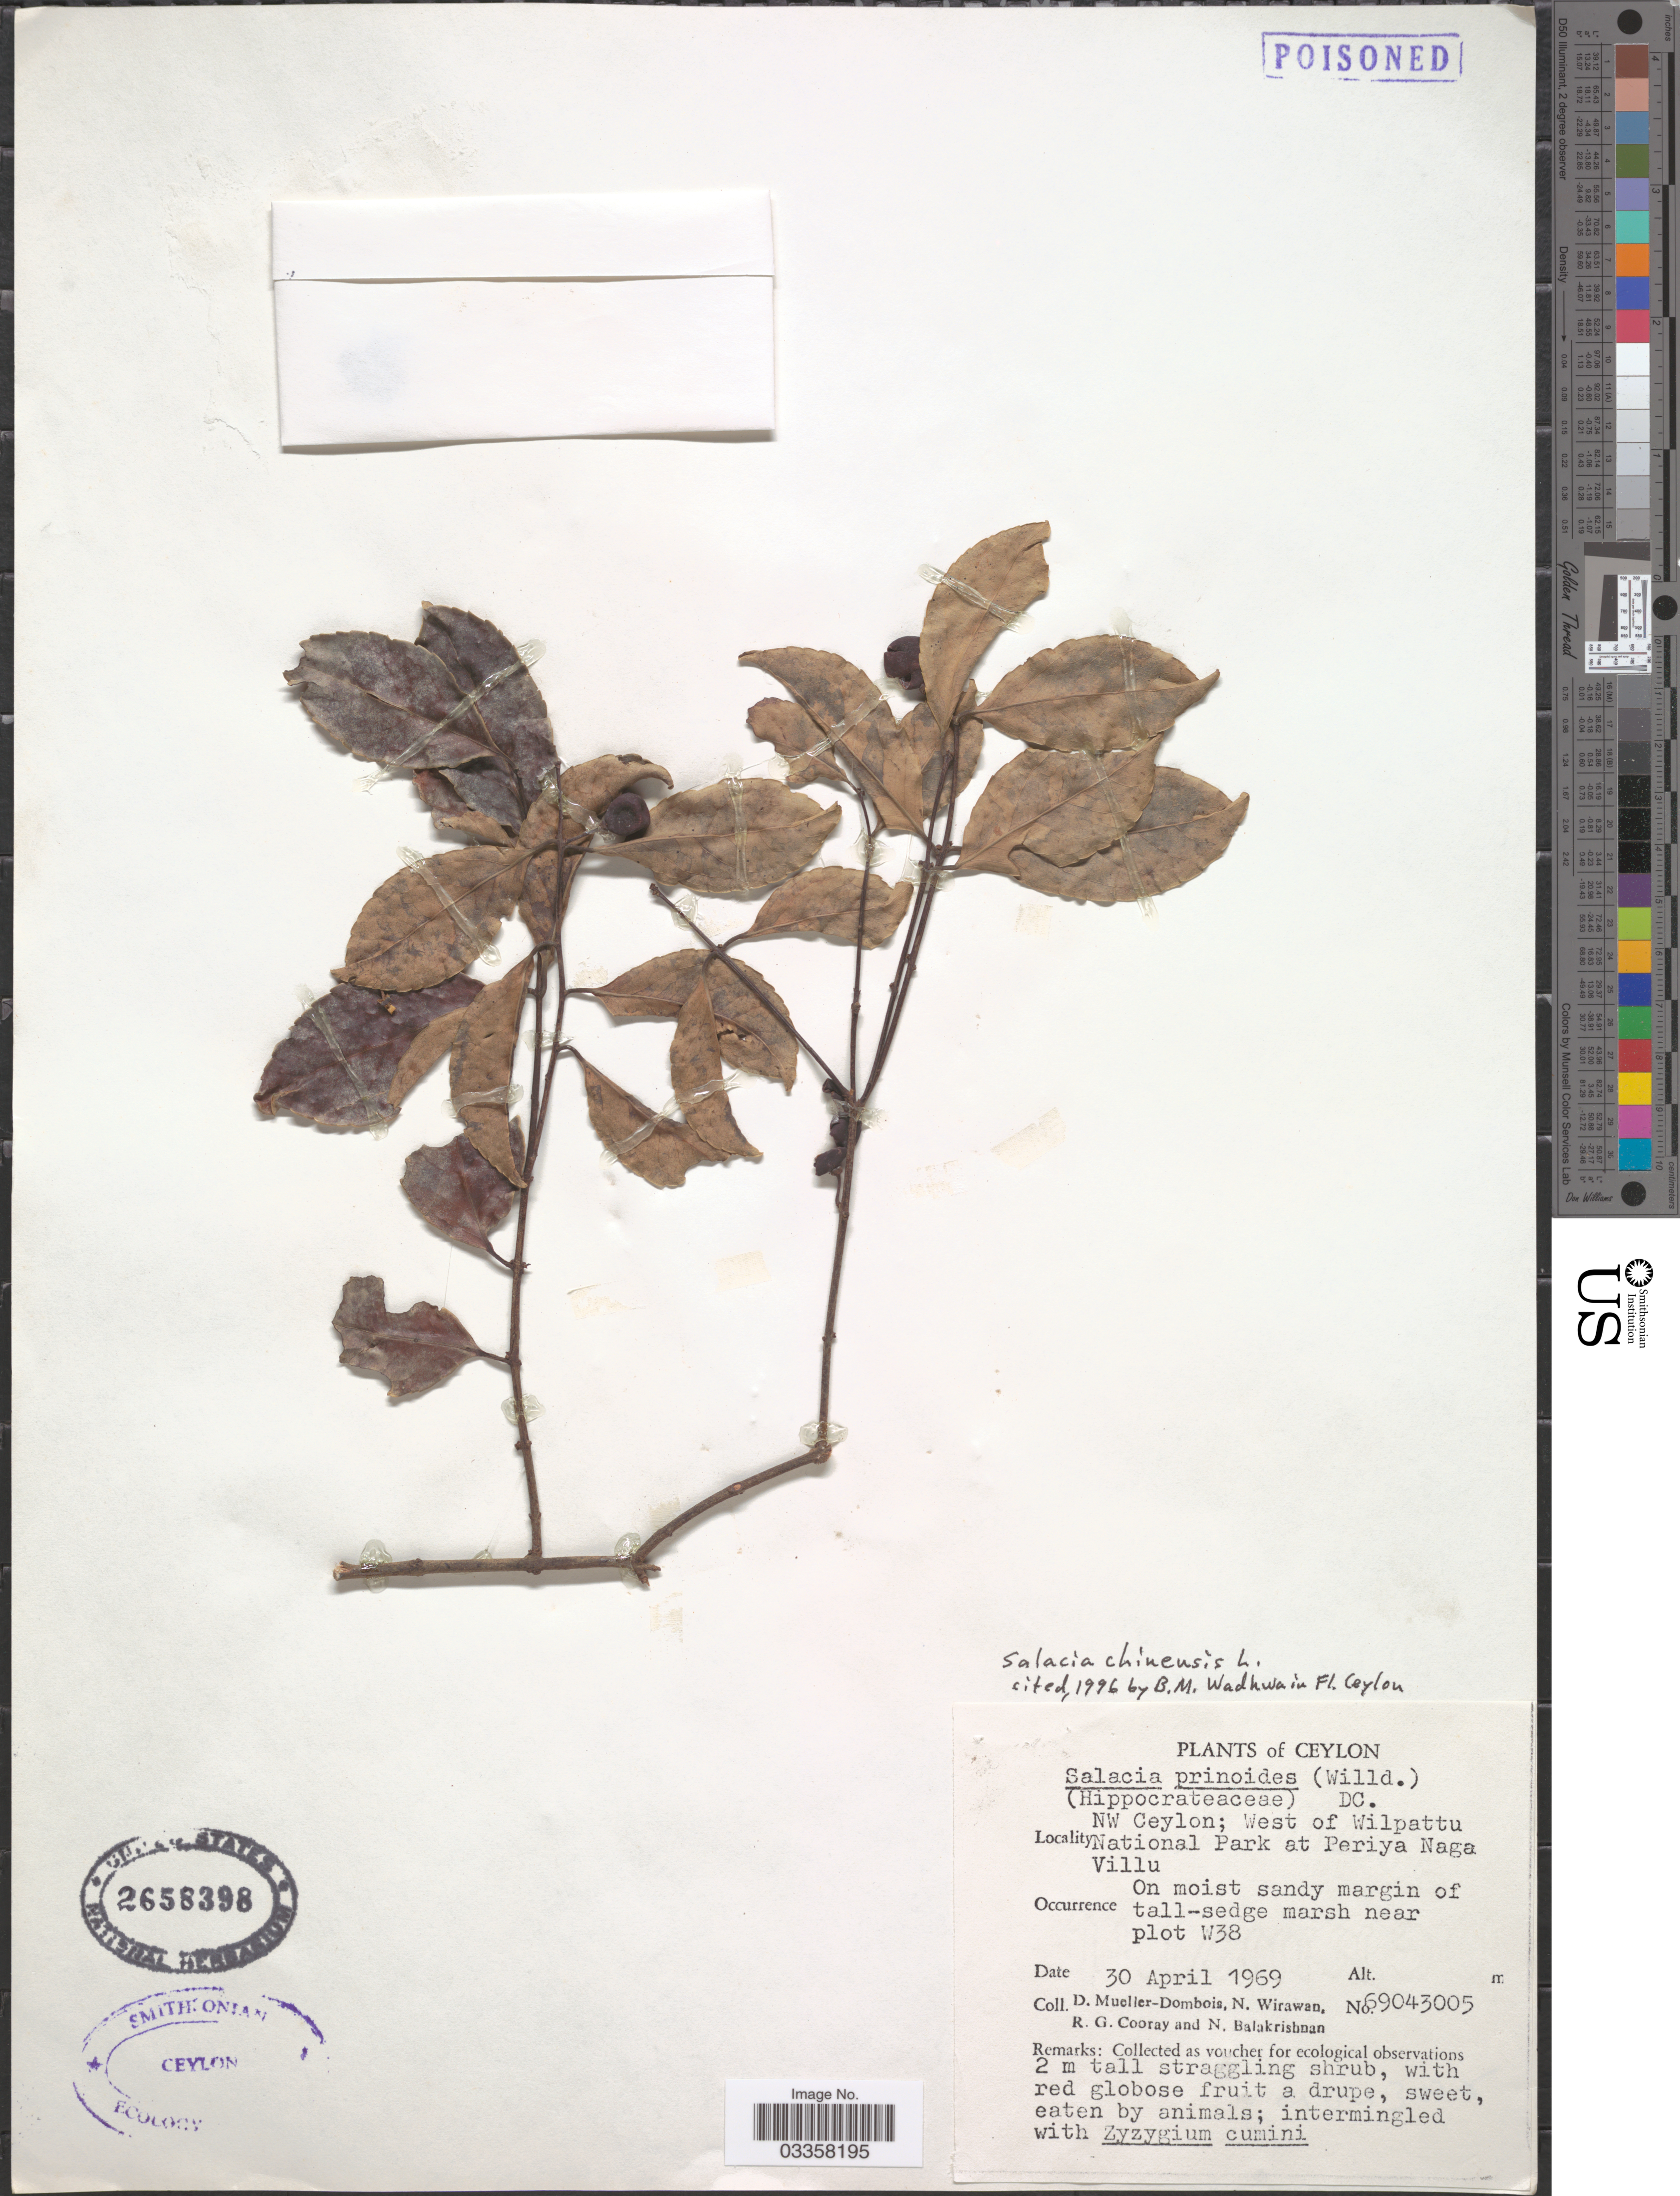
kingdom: Plantae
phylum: Tracheophyta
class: Magnoliopsida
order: Celastrales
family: Celastraceae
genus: Salacia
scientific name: Salacia chinensis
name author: L.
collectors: D. Mueller-Dombois, N. Wirawan, R. Cooray & N. Balakrishnan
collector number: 69043005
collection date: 1969-04-30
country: Sri Lanka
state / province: North Western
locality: Ceylon, NW Ceylon; West of Wilpattu National Park at Periya Naga Villu, near plot W38.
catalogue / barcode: US 2658398